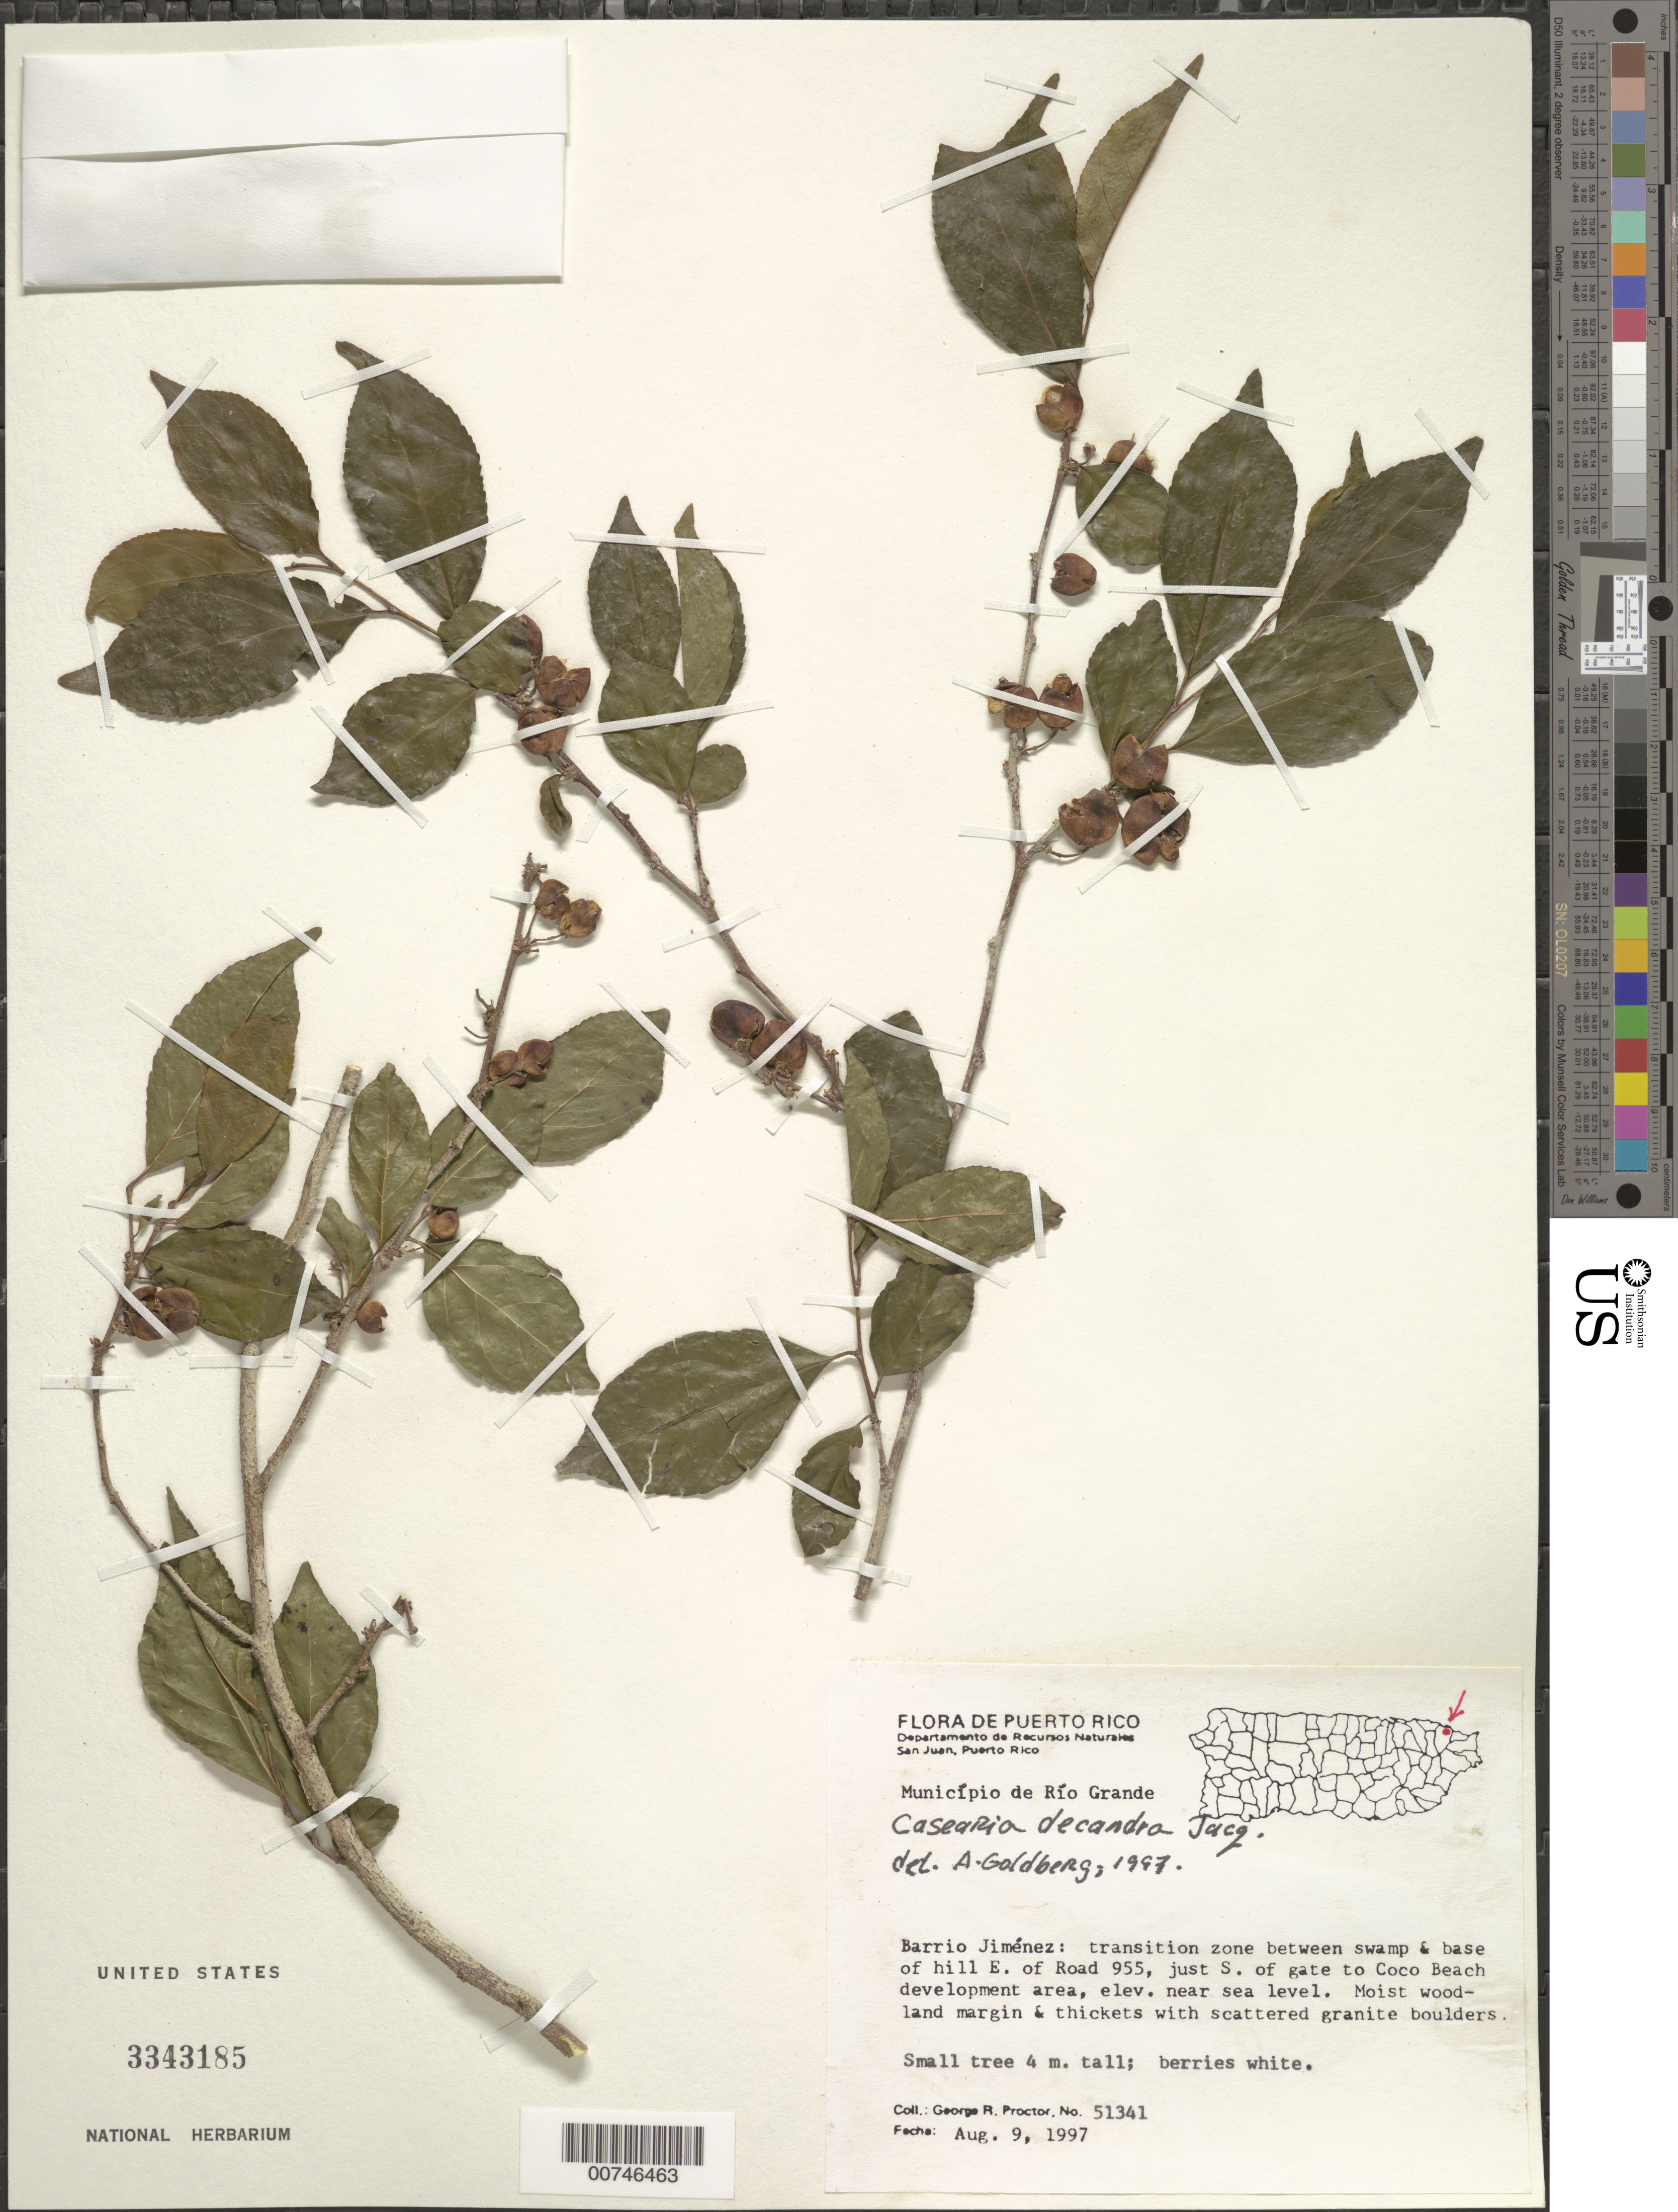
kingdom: Plantae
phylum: Tracheophyta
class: Magnoliopsida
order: Malpighiales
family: Salicaceae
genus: Casearia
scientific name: Casearia decandra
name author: Jacq.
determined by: Goldberg, Aaron, (US), NMNH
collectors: G. R. Proctor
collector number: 51341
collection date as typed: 09 Aug 1997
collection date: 1997-08-09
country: Puerto Rico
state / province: Río Grande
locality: Mun. Río Grande: Barrio Jimenez: transition zone between swamp & base of hill E of Road 955, just S of gate to Coco Beach development area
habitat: Moist woodland margin & thickets with scattered granite boulders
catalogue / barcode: US 3343185